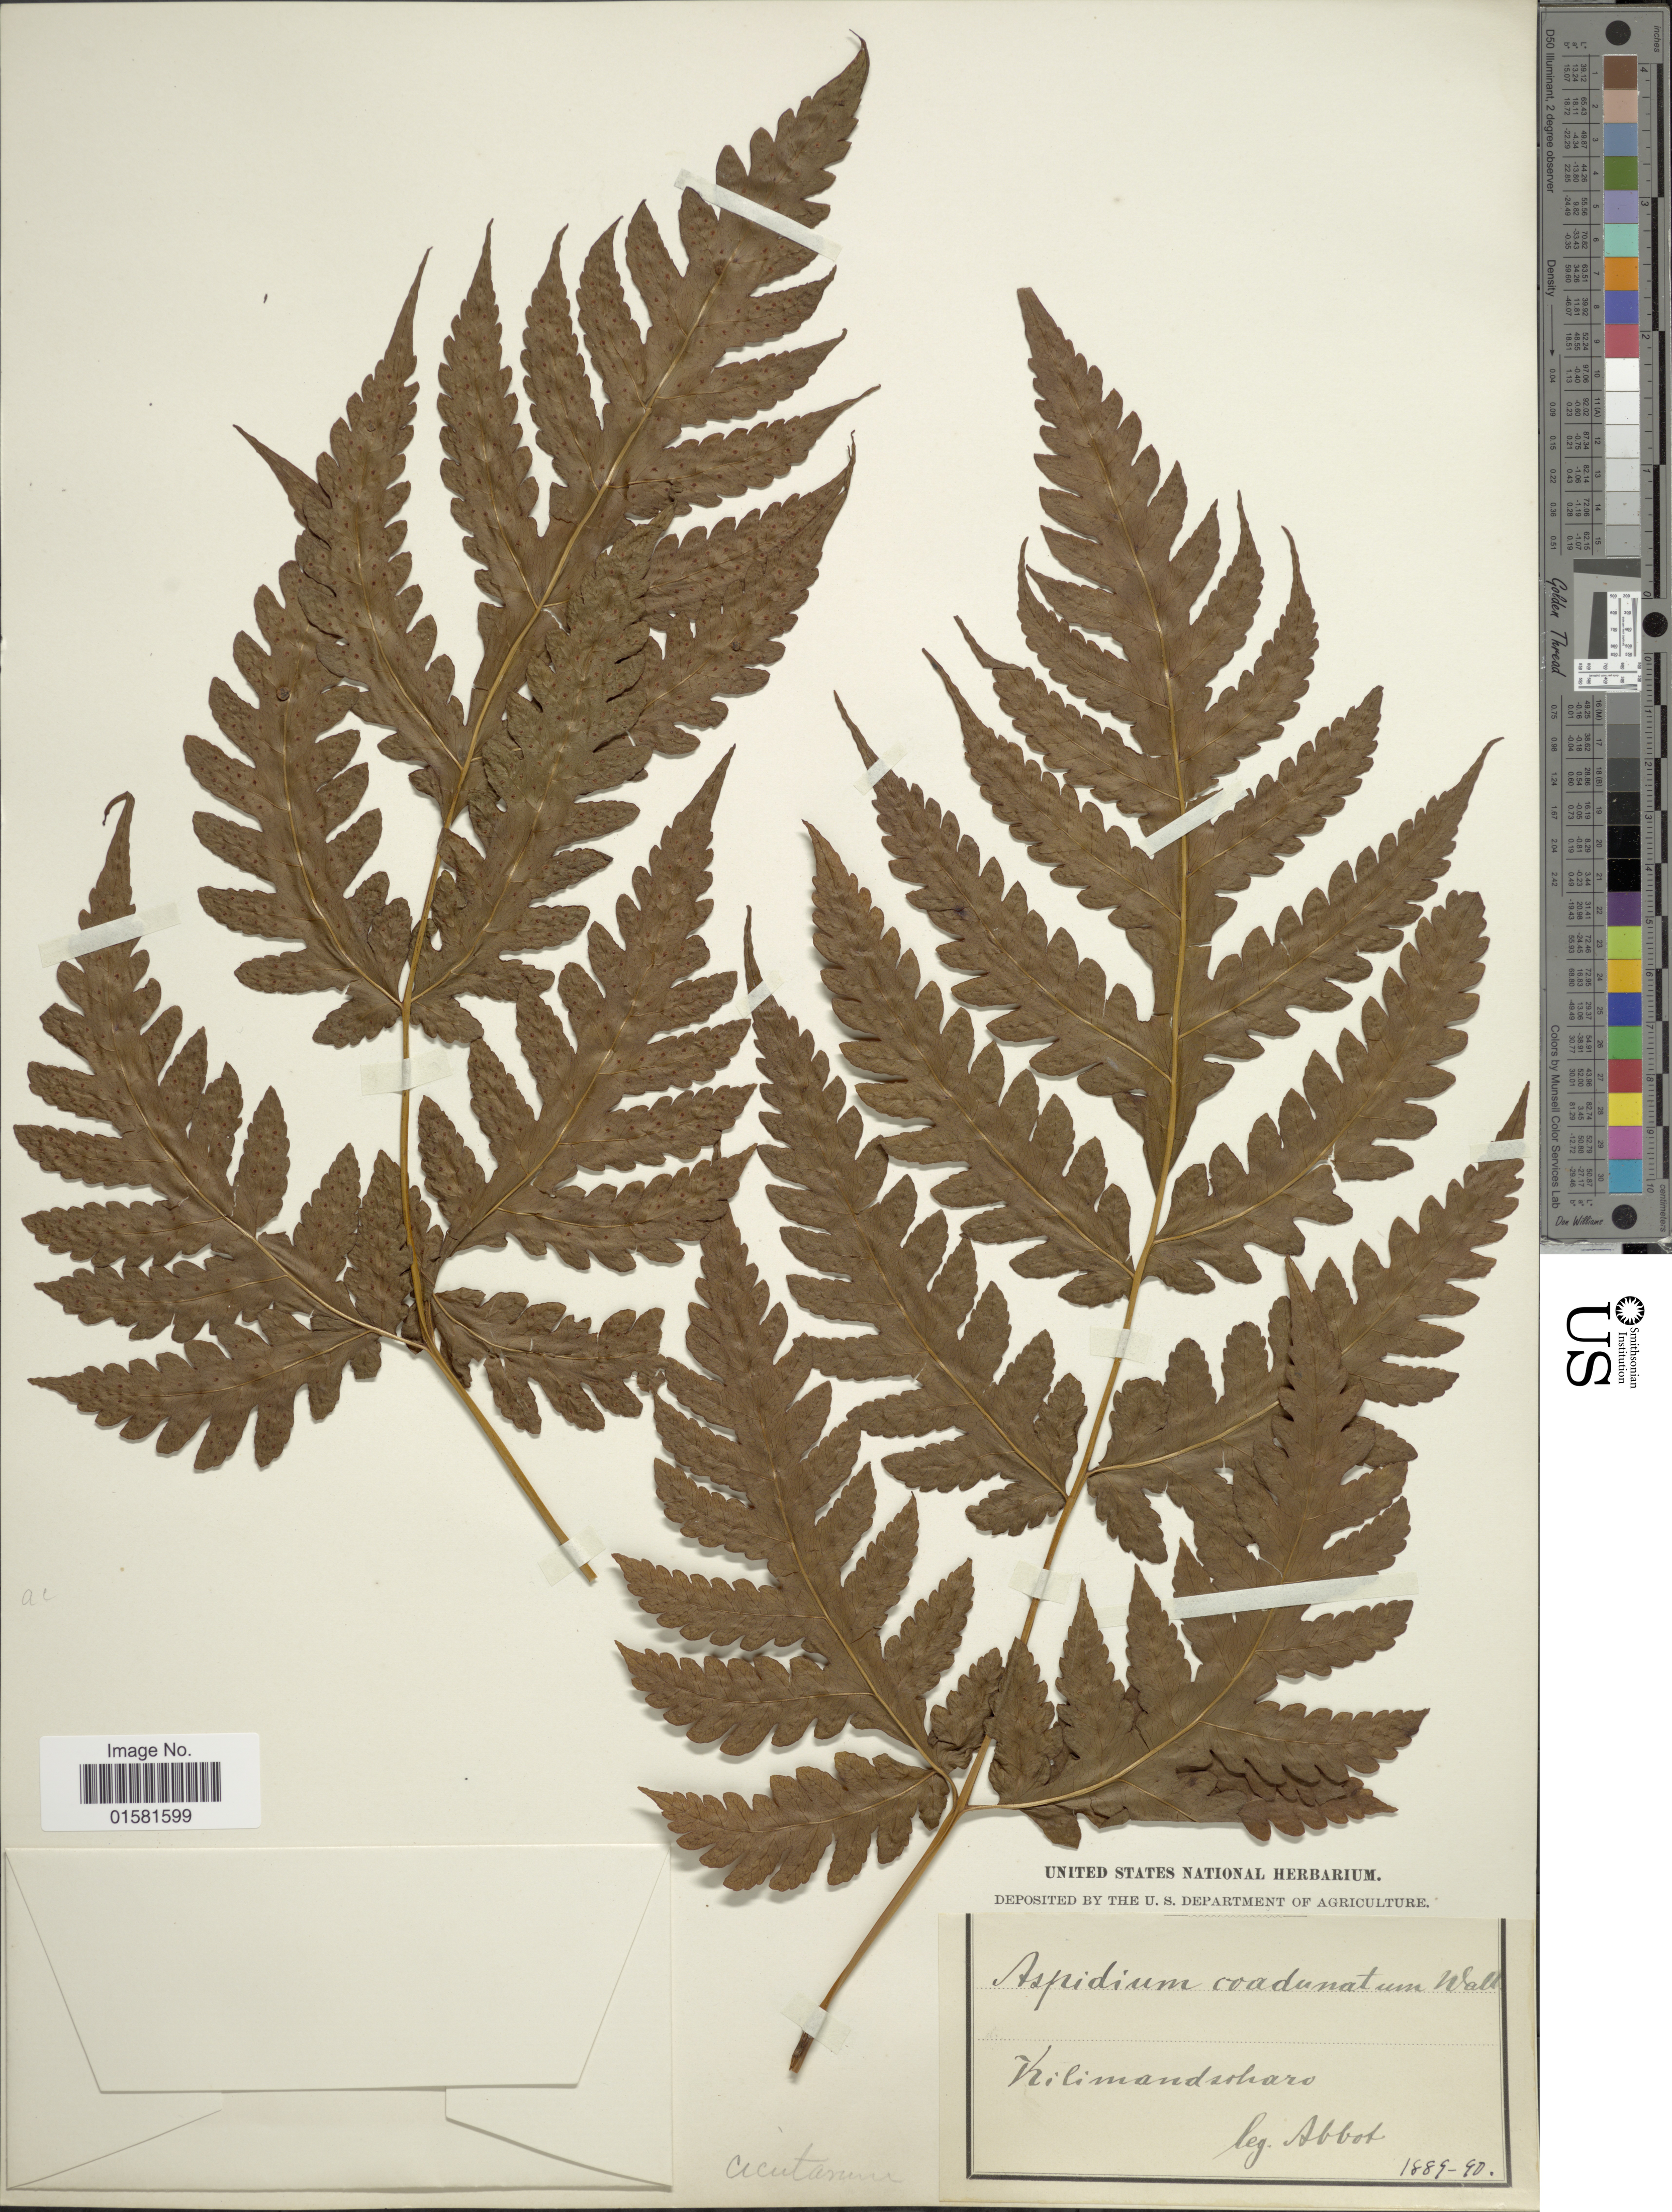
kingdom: Plantae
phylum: Tracheophyta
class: Polypodiopsida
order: Polypodiales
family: Tectariaceae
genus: Tectaria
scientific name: Tectaria macrodonta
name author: (Fée) C. Chr.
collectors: -- Abbot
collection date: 1889/1890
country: Tanzania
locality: Kilimandsohoro